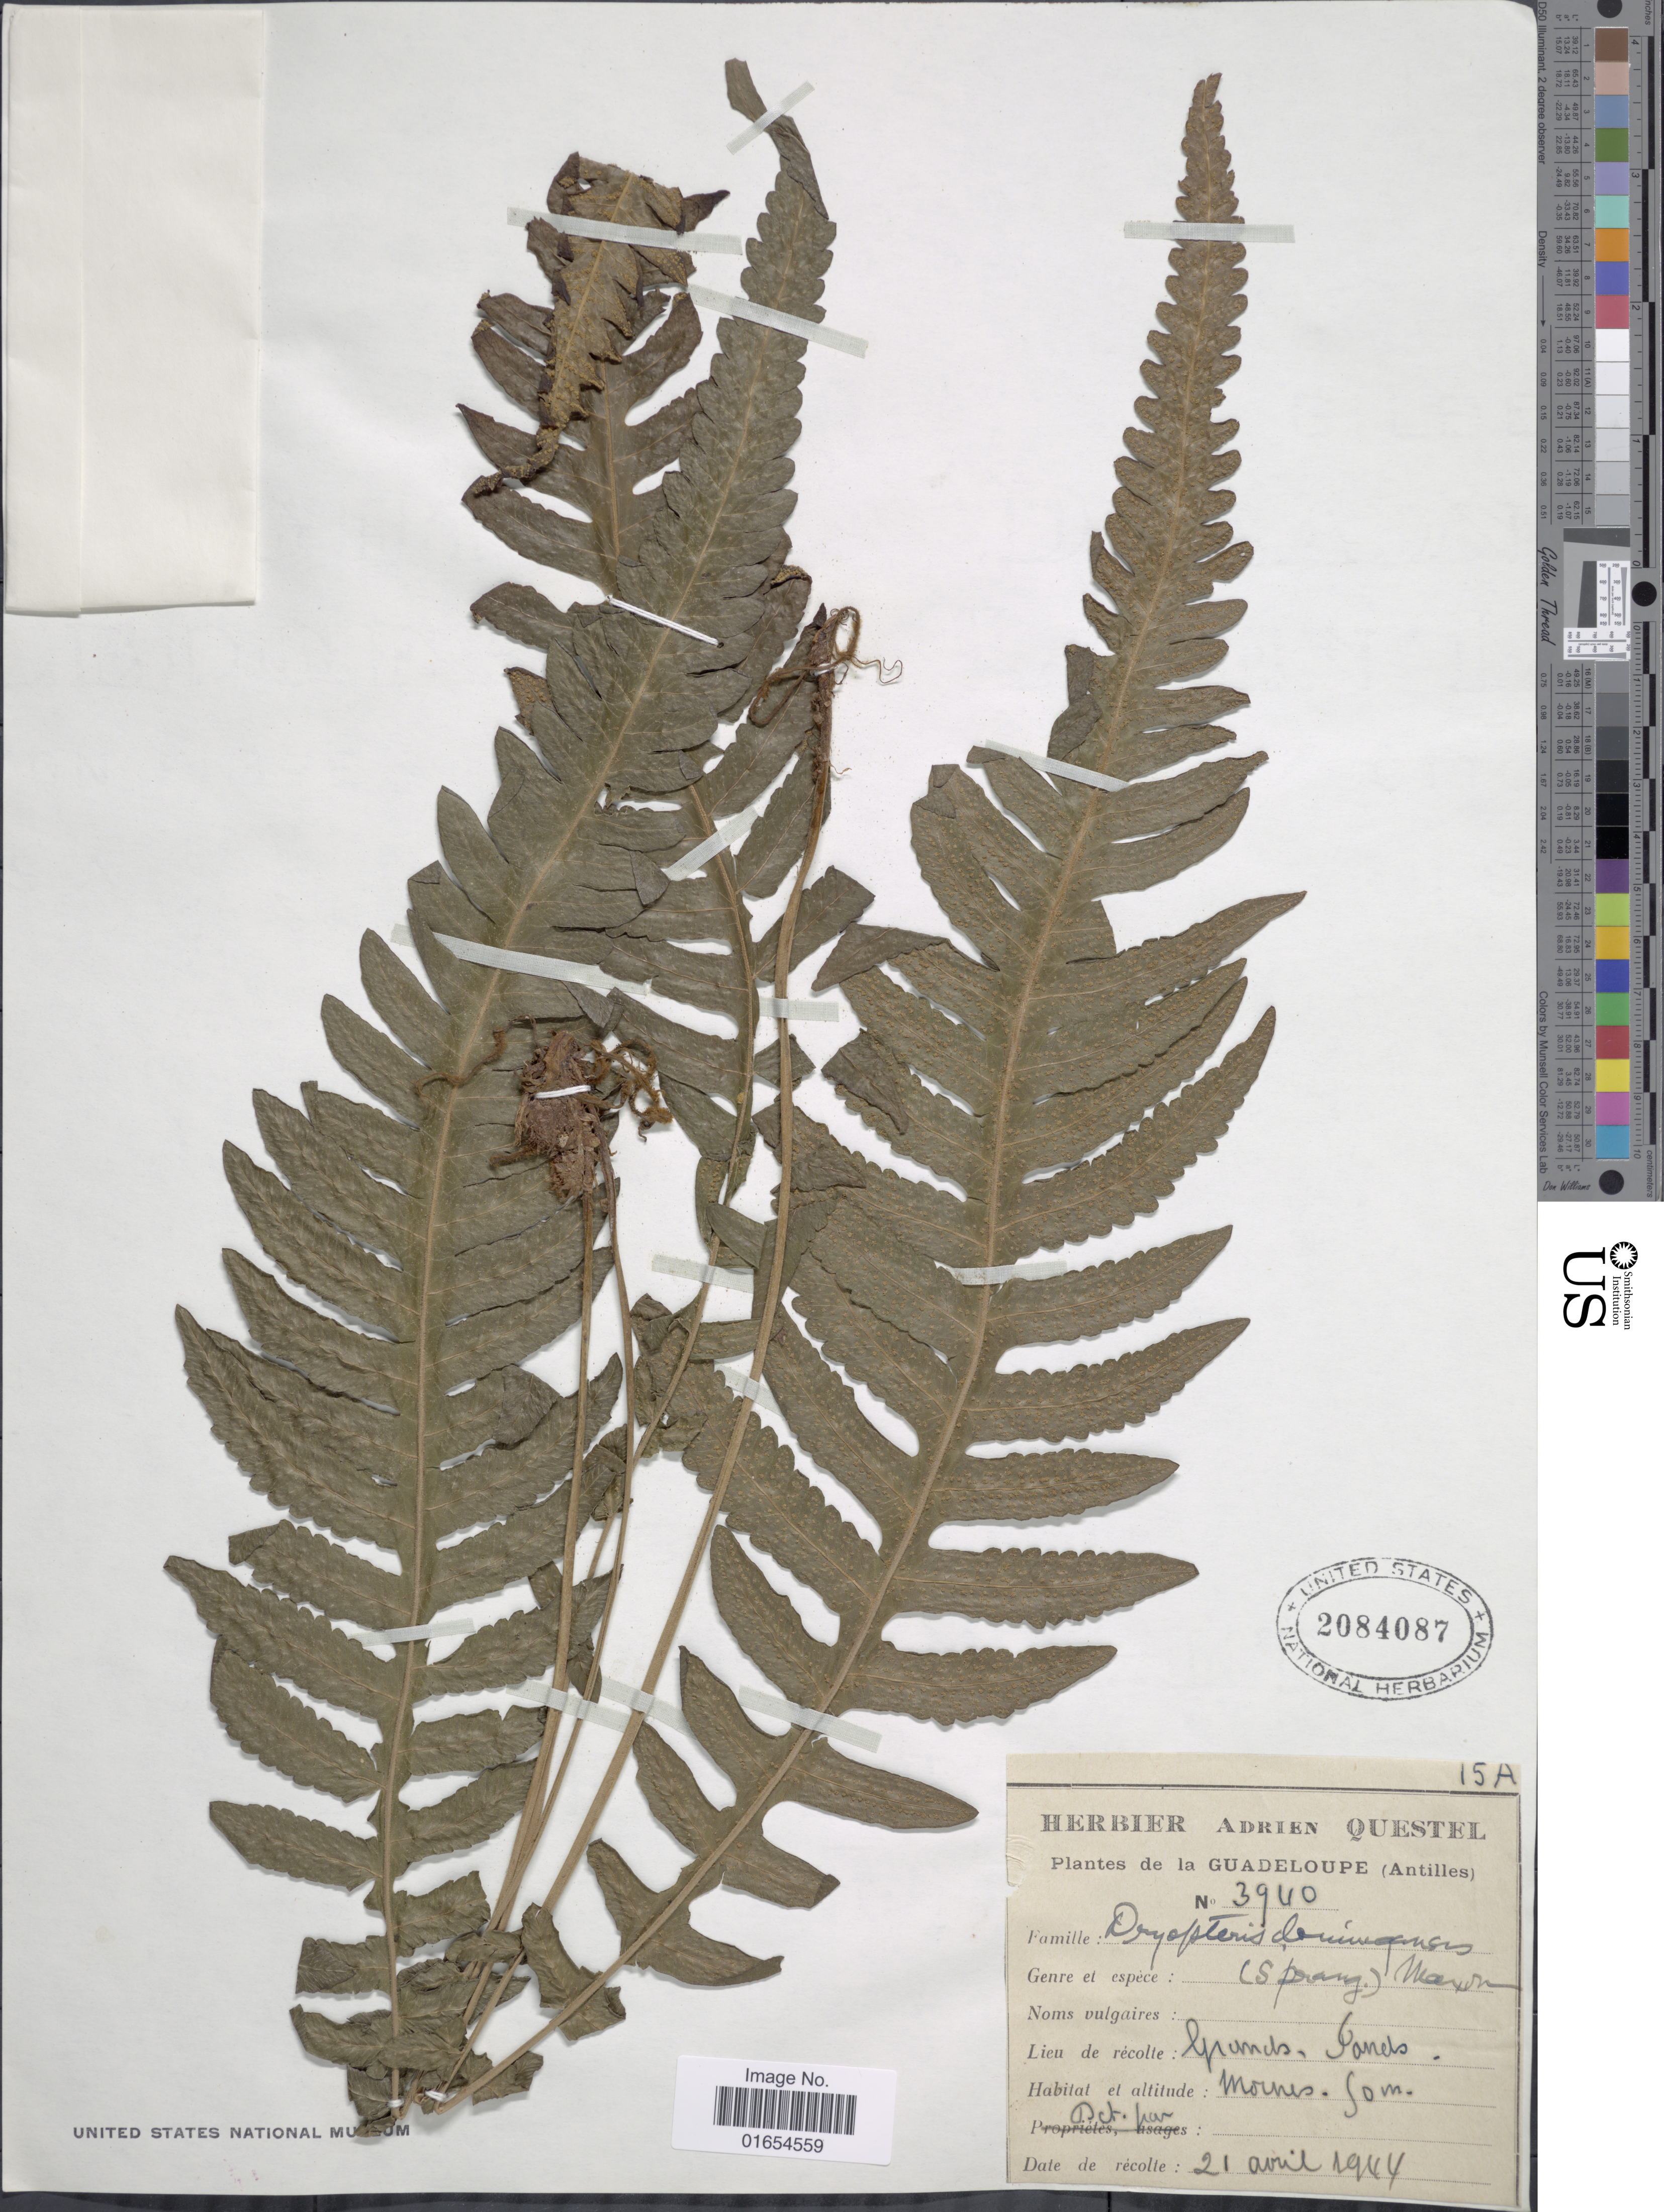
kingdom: Plantae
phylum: Tracheophyta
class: Polypodiopsida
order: Polypodiales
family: Thelypteridaceae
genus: Goniopteris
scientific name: Goniopteris guadelupensis (Wikstr.) comb. nov., ined 2015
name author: (Wikstr.)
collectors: ex herb. A. Questal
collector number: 3940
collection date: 1944-04-21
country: Guadeloupe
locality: Grunds. Panels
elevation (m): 90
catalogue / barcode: US 2084087